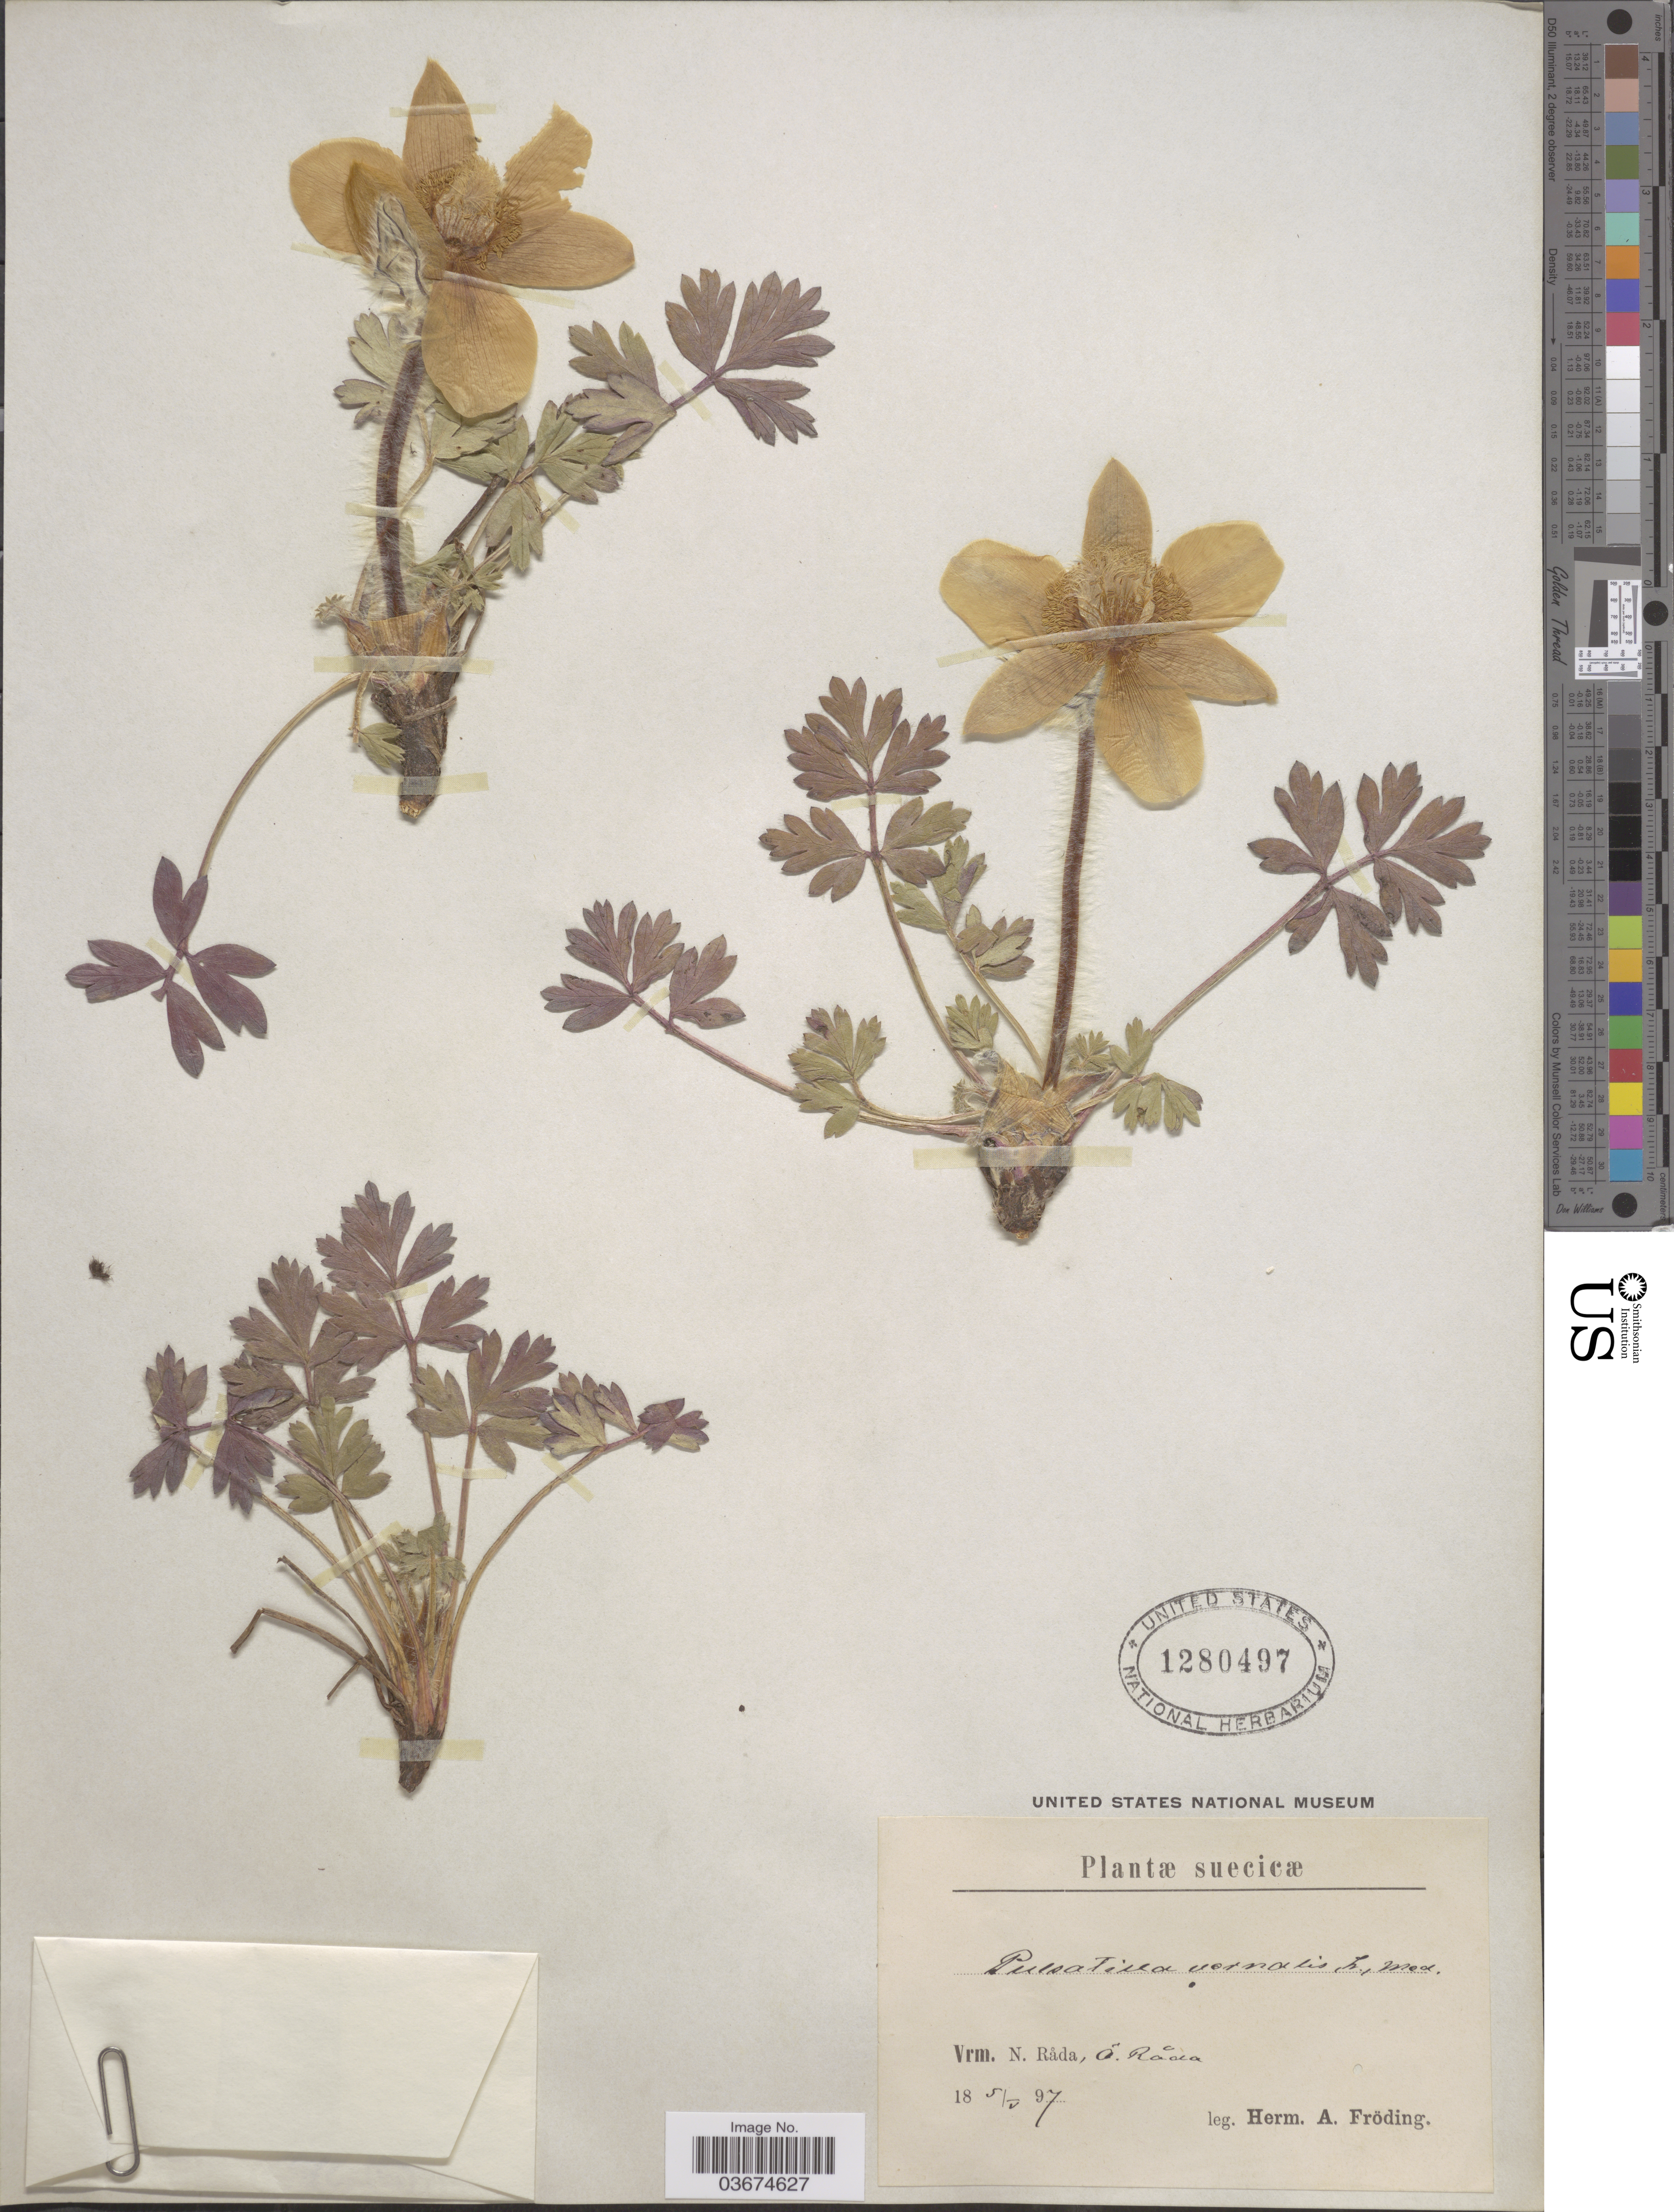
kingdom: Plantae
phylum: Tracheophyta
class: Magnoliopsida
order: Ranunculales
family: Ranunculaceae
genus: Pulsatilla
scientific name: Pulsatilla vernalis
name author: (L.) Mill.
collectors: H. Froding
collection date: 1897-05-05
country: Sweden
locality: Suecicæ. Vrm. N. Råda, á Råda.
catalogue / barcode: US 1280497